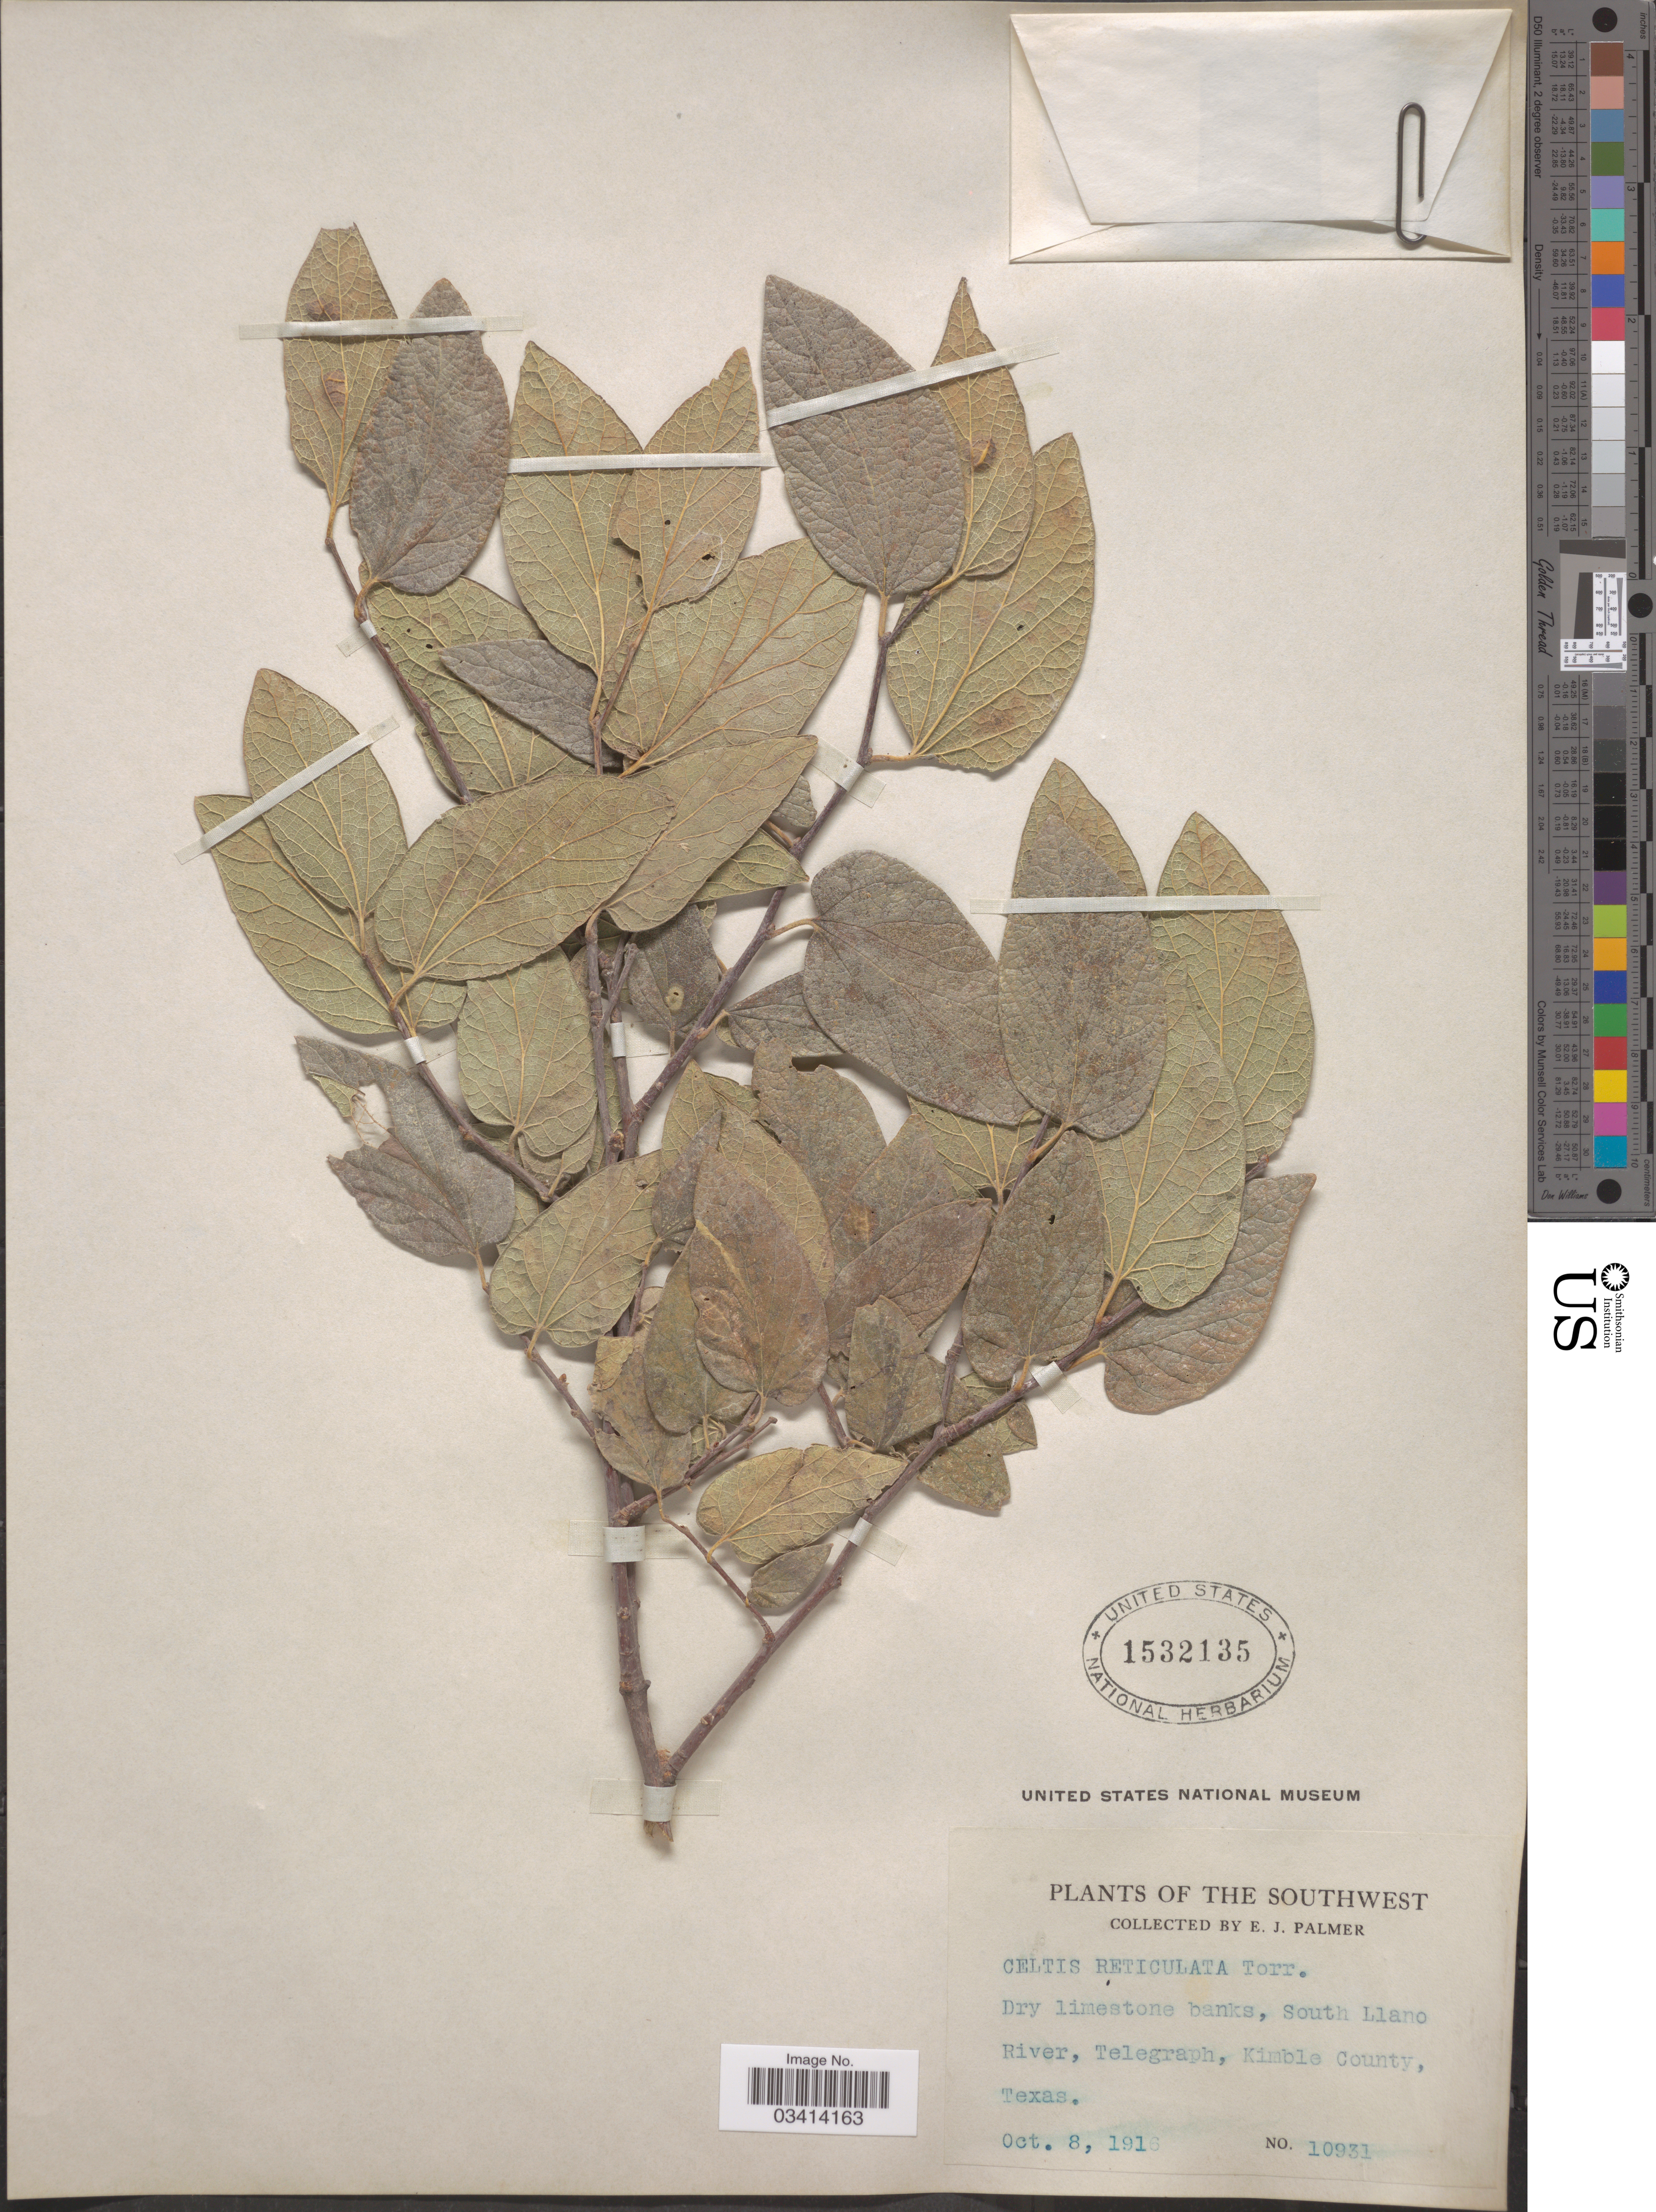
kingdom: Plantae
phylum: Tracheophyta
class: Magnoliopsida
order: Rosales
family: Cannabaceae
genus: Celtis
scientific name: Celtis reticulata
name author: Torr.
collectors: E. J. Palmer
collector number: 10931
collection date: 1916-10-08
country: United States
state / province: Texas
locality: The Southwest. South Llano River, Telegraph, Kimble County.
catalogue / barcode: US 1532135